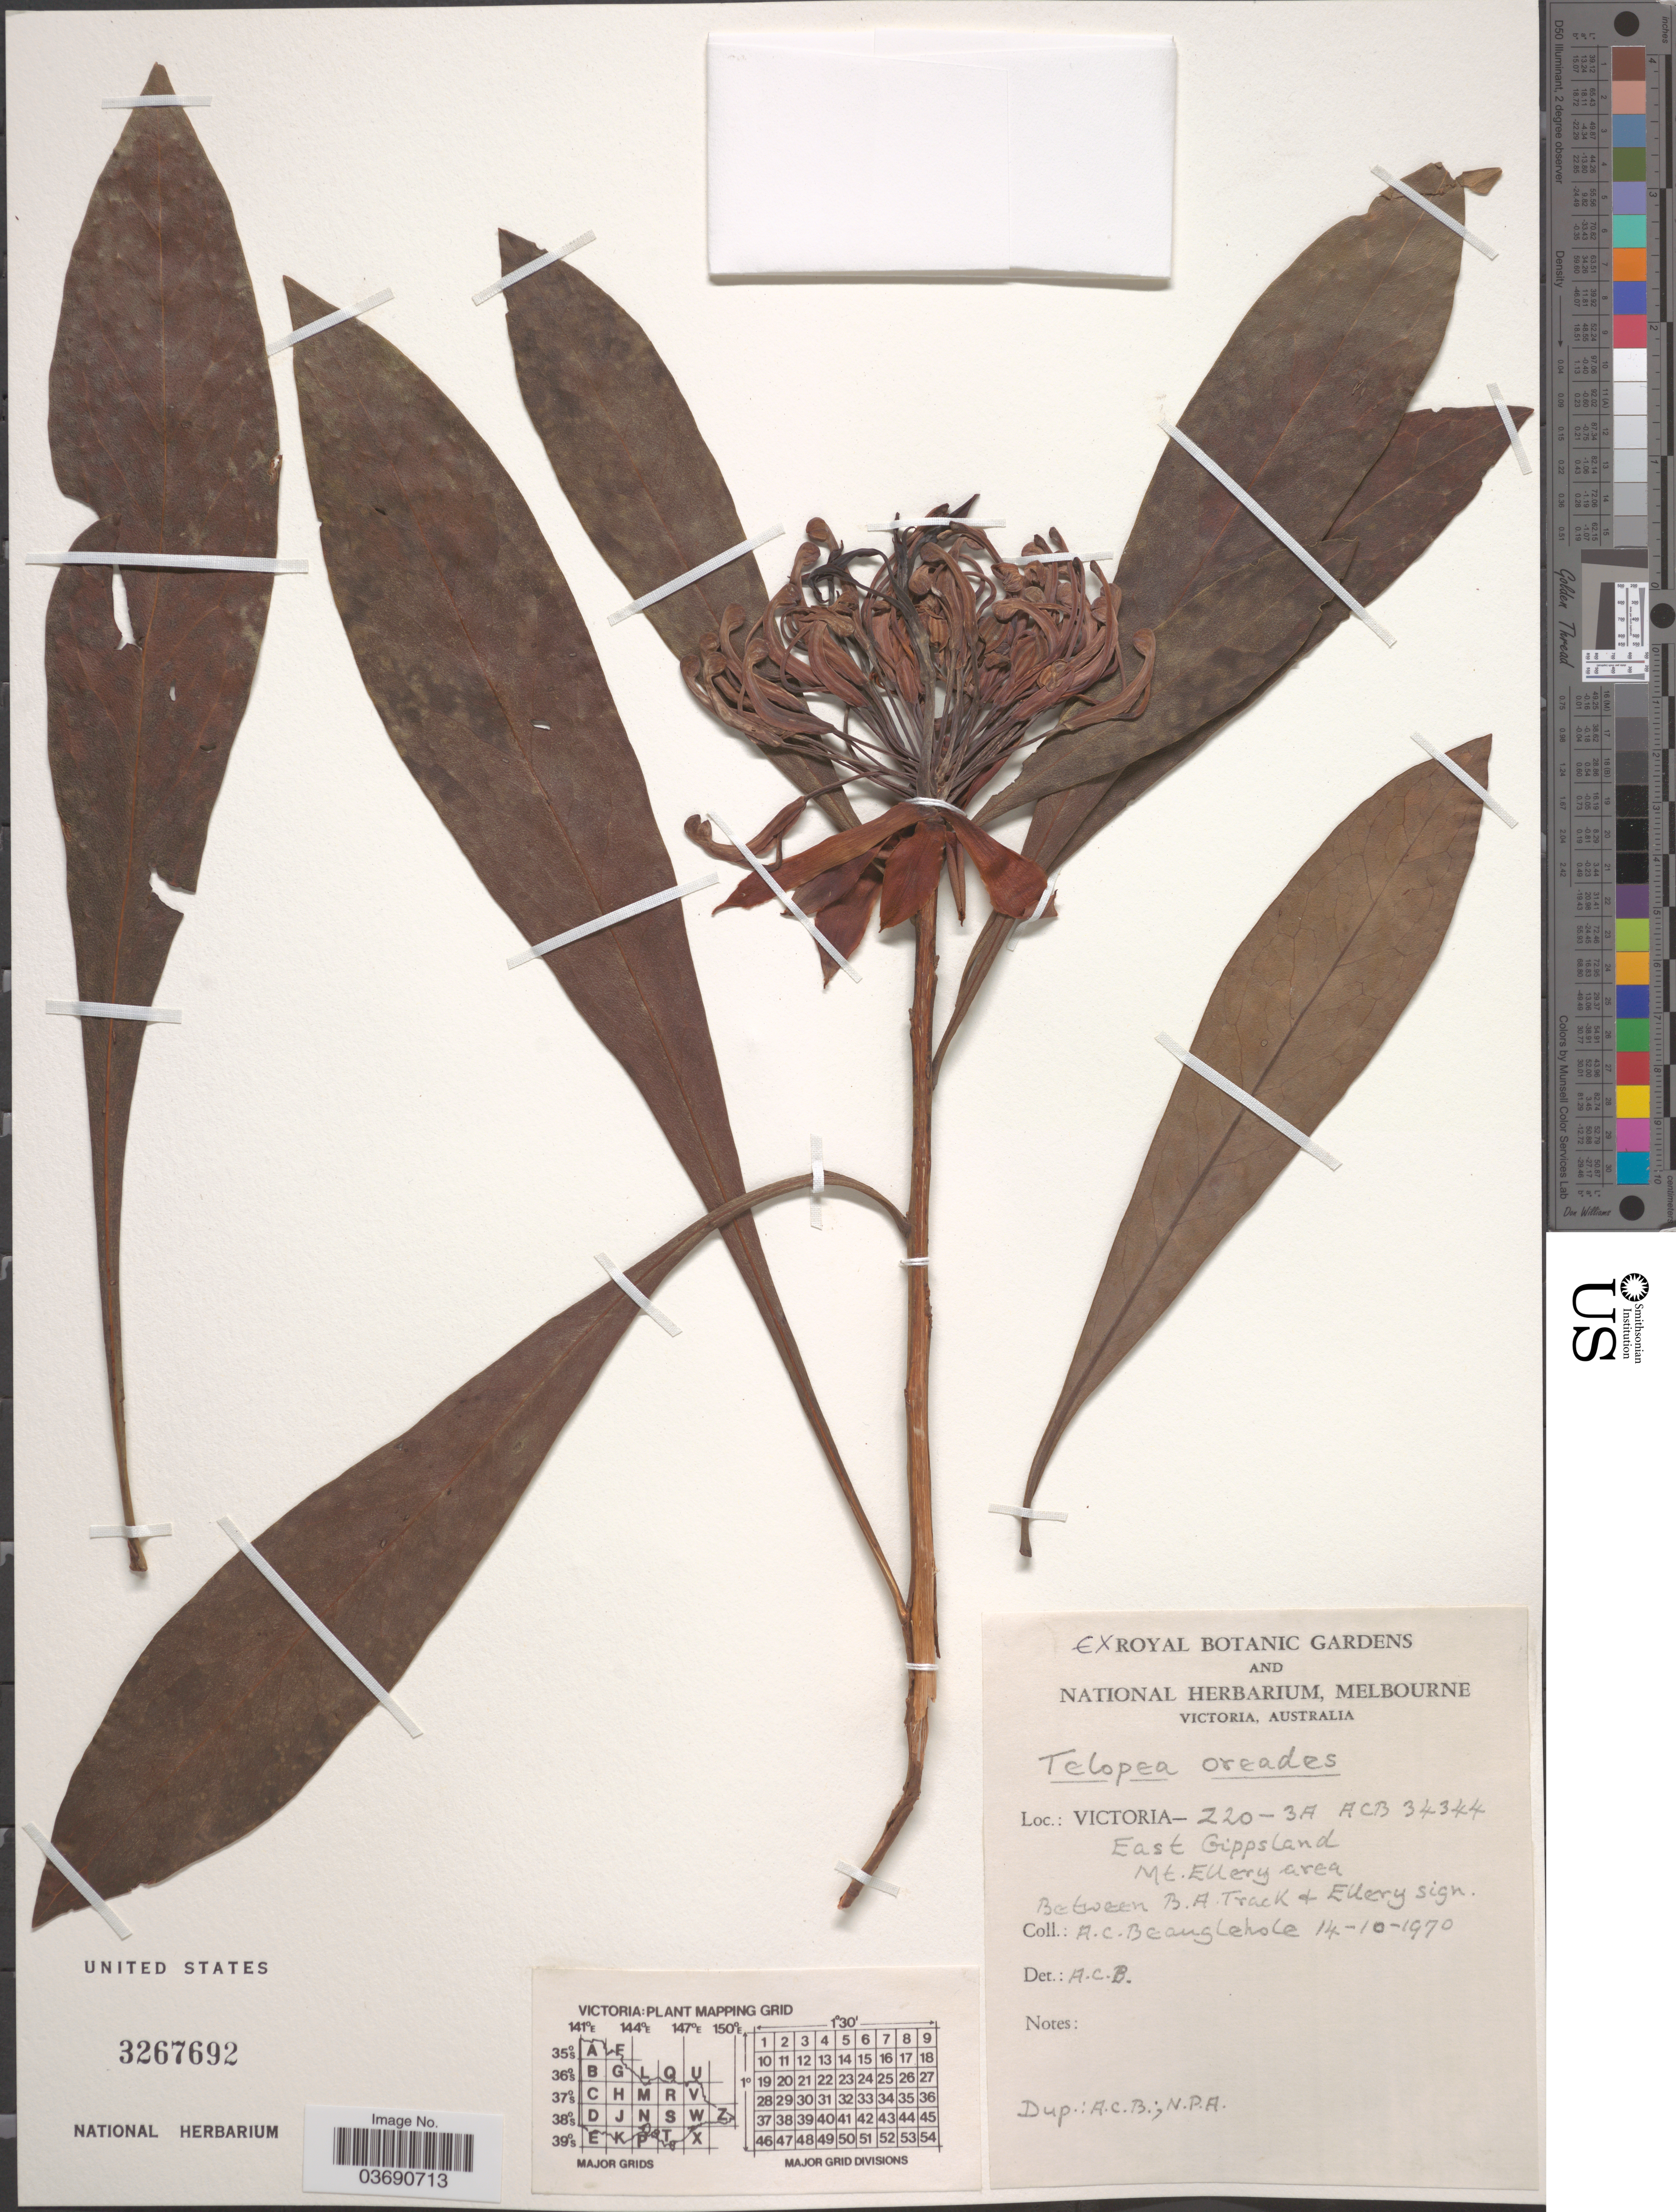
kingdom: Plantae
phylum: Tracheophyta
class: Magnoliopsida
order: Proteales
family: Proteaceae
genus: Telopea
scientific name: Telopea oreades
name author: F. Muell.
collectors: A. Beauglehole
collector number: ACB34344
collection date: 1970-10-14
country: Australia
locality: Victoria- 220-3A. East Gippsland. Mt. Ellery area. Between B.A. Track & Ellery sign.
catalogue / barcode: US 3267692